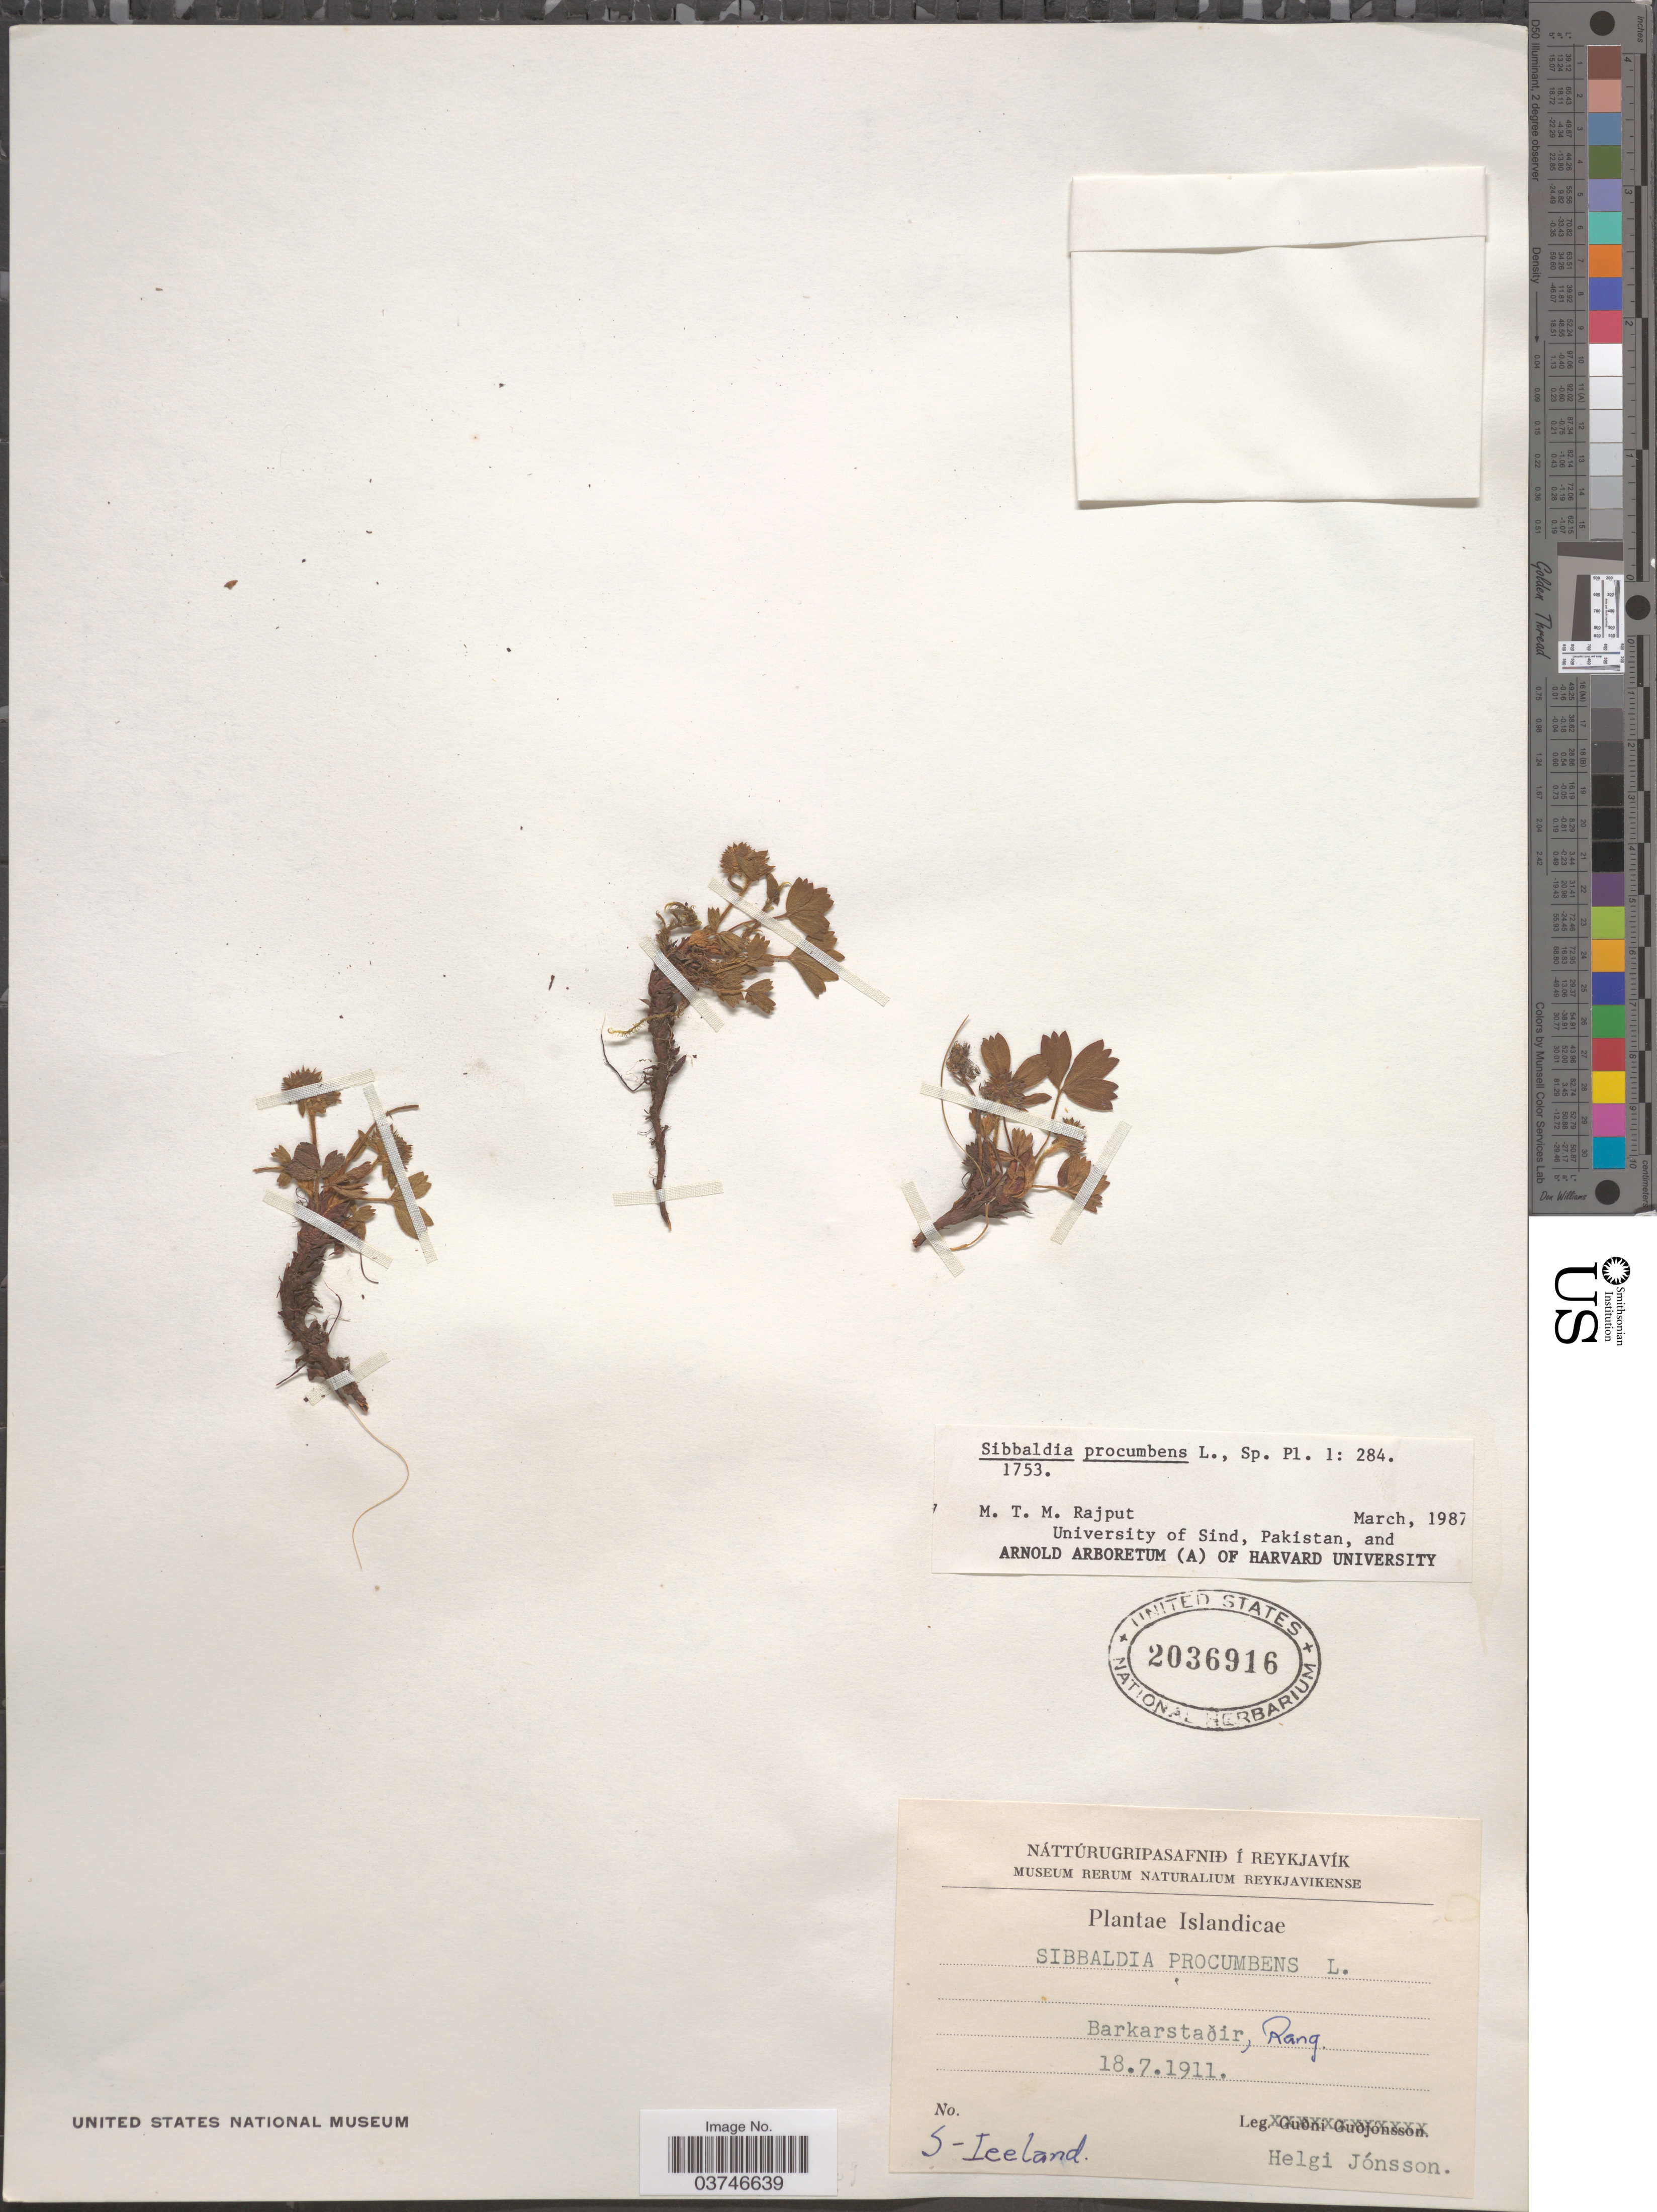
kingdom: Plantae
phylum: Tracheophyta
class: Magnoliopsida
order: Rosales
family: Rosaceae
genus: Sibbaldia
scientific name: Sibbaldia procumbens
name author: L.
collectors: H. Jónsson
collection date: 1911-07-18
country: Iceland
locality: Islandicæ. Barkarstaoir, Rang. S-Iceland.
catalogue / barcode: US 2036916